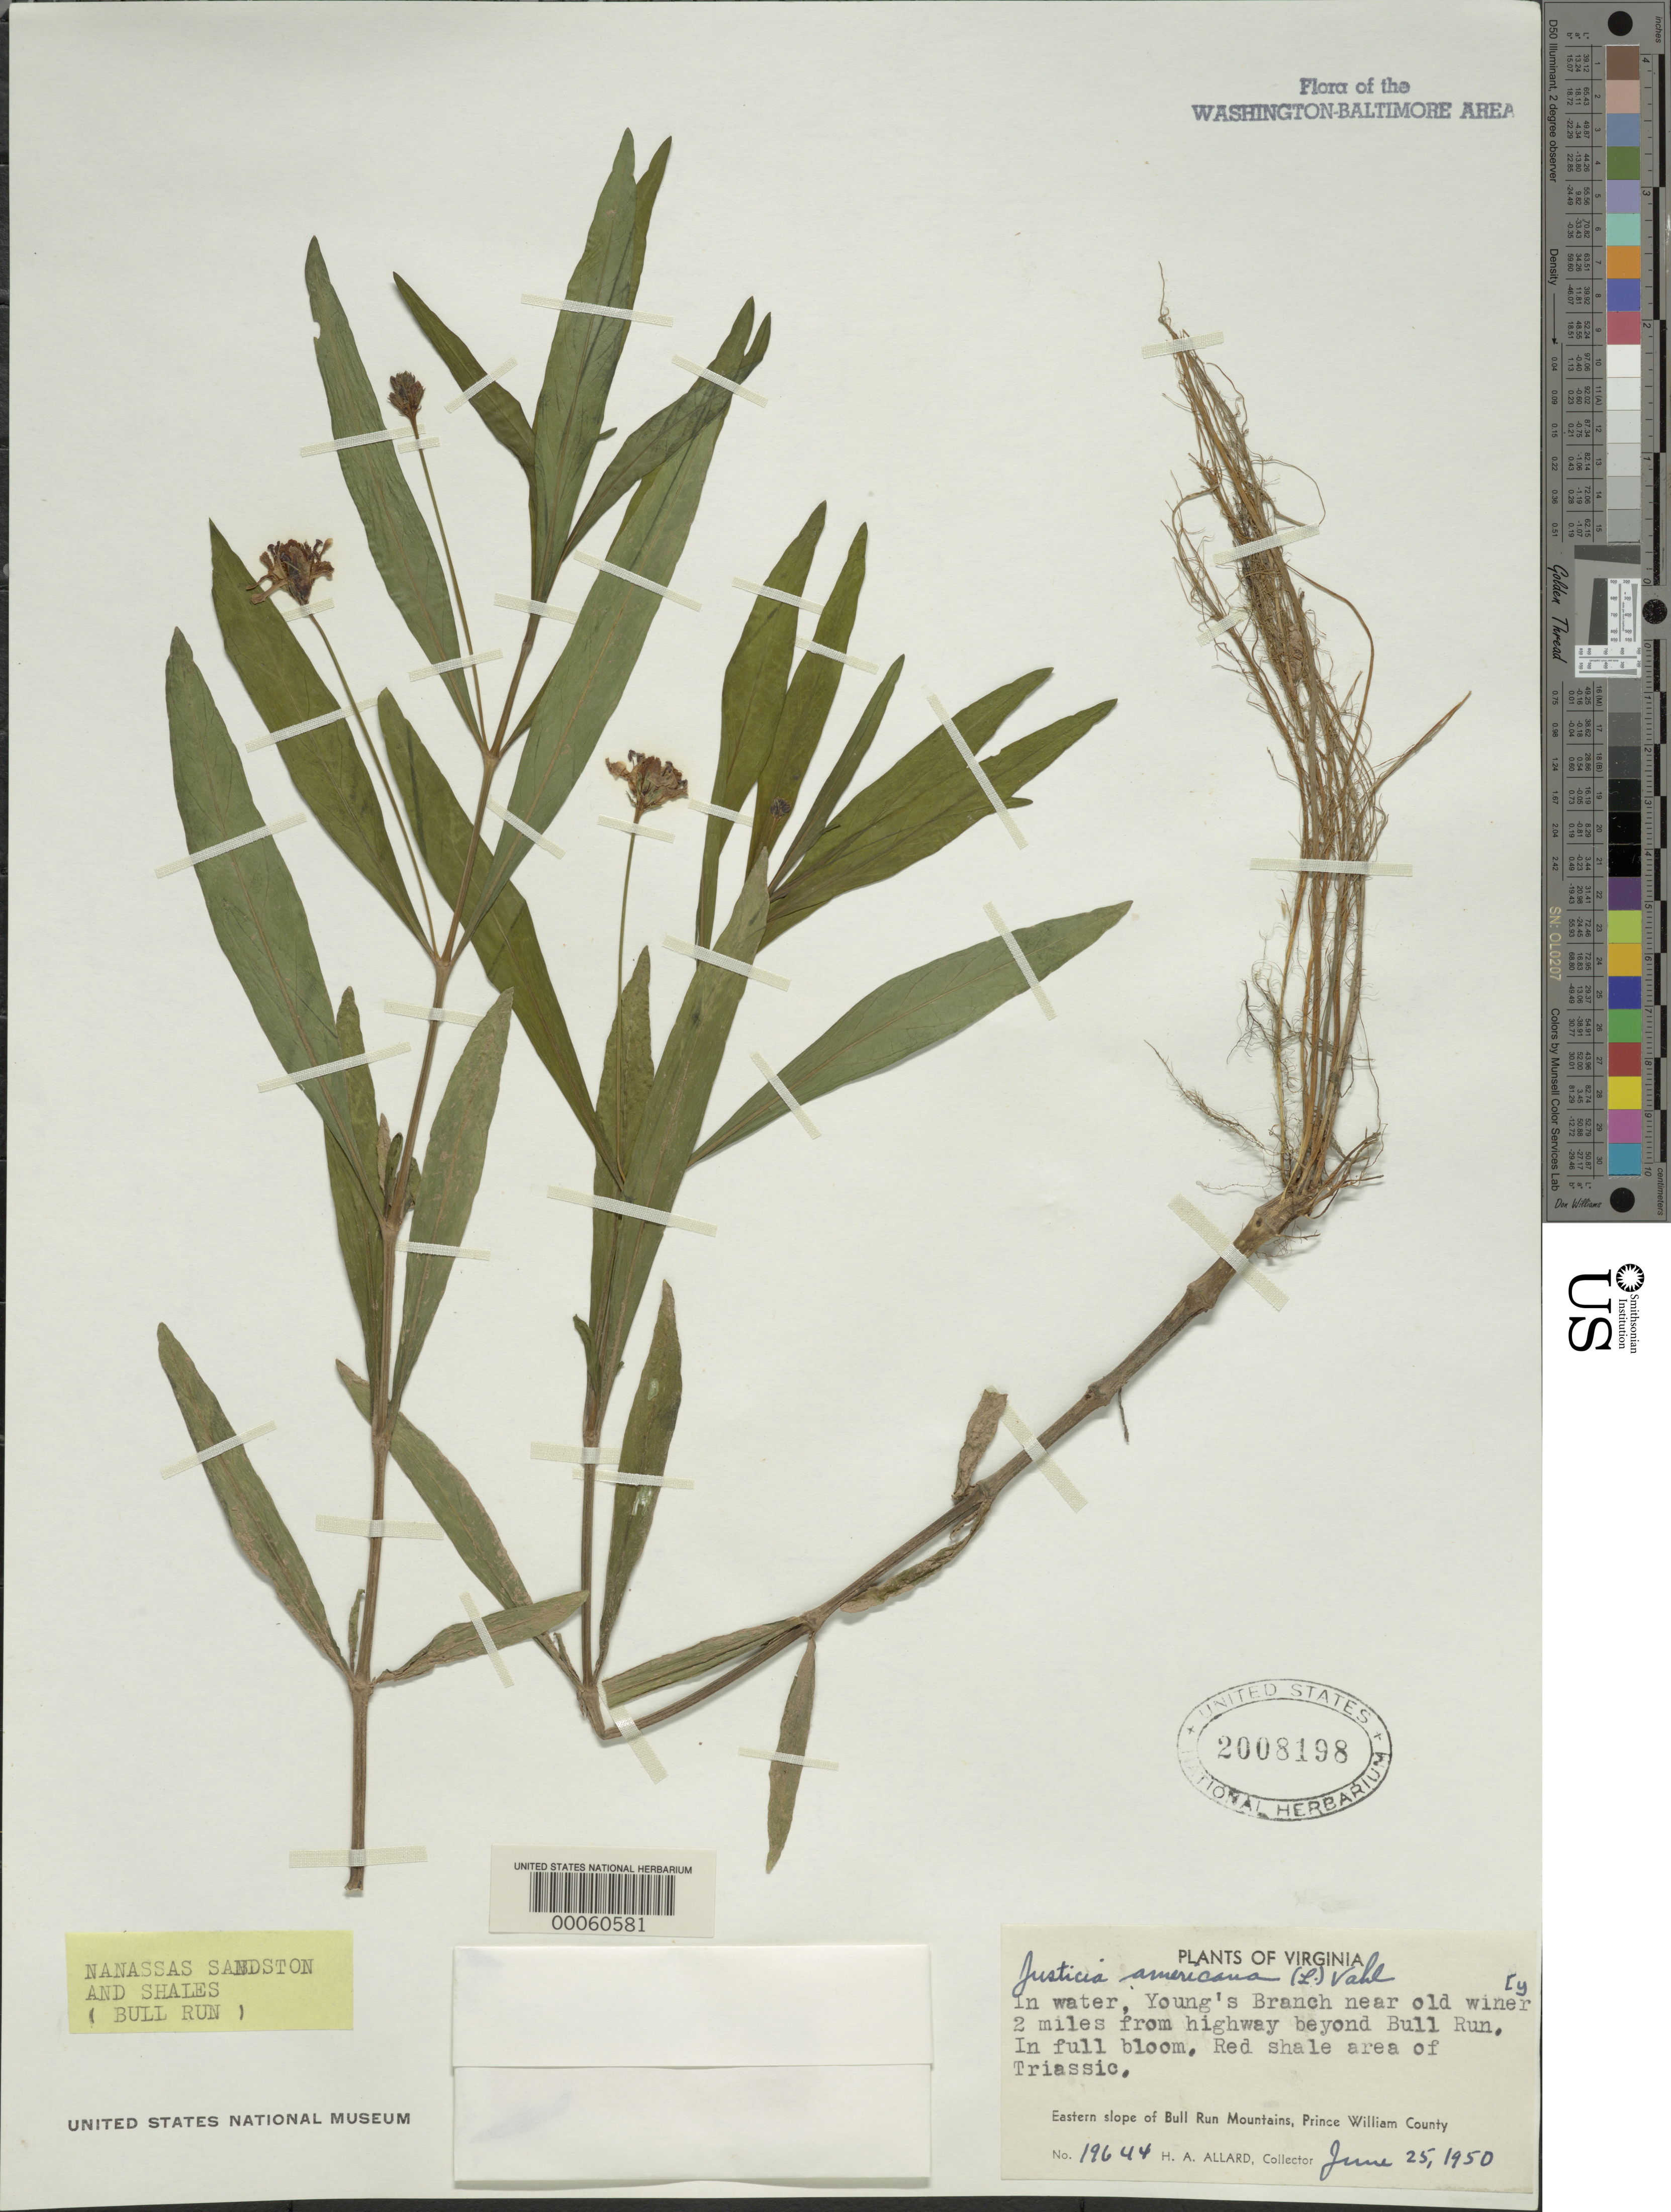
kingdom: Plantae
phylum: Tracheophyta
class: Magnoliopsida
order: Lamiales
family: Acanthaceae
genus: Justicia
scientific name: Justicia americana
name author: (L.) Vahl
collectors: H. A. Allard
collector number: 19644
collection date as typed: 25 Jun 1950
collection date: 1950-06-25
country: United States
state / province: Virginia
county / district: Prince William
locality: Youngs Branch beyond Bull Run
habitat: In water of youngs branch, red shale area of Triassic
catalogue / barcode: US 2008198